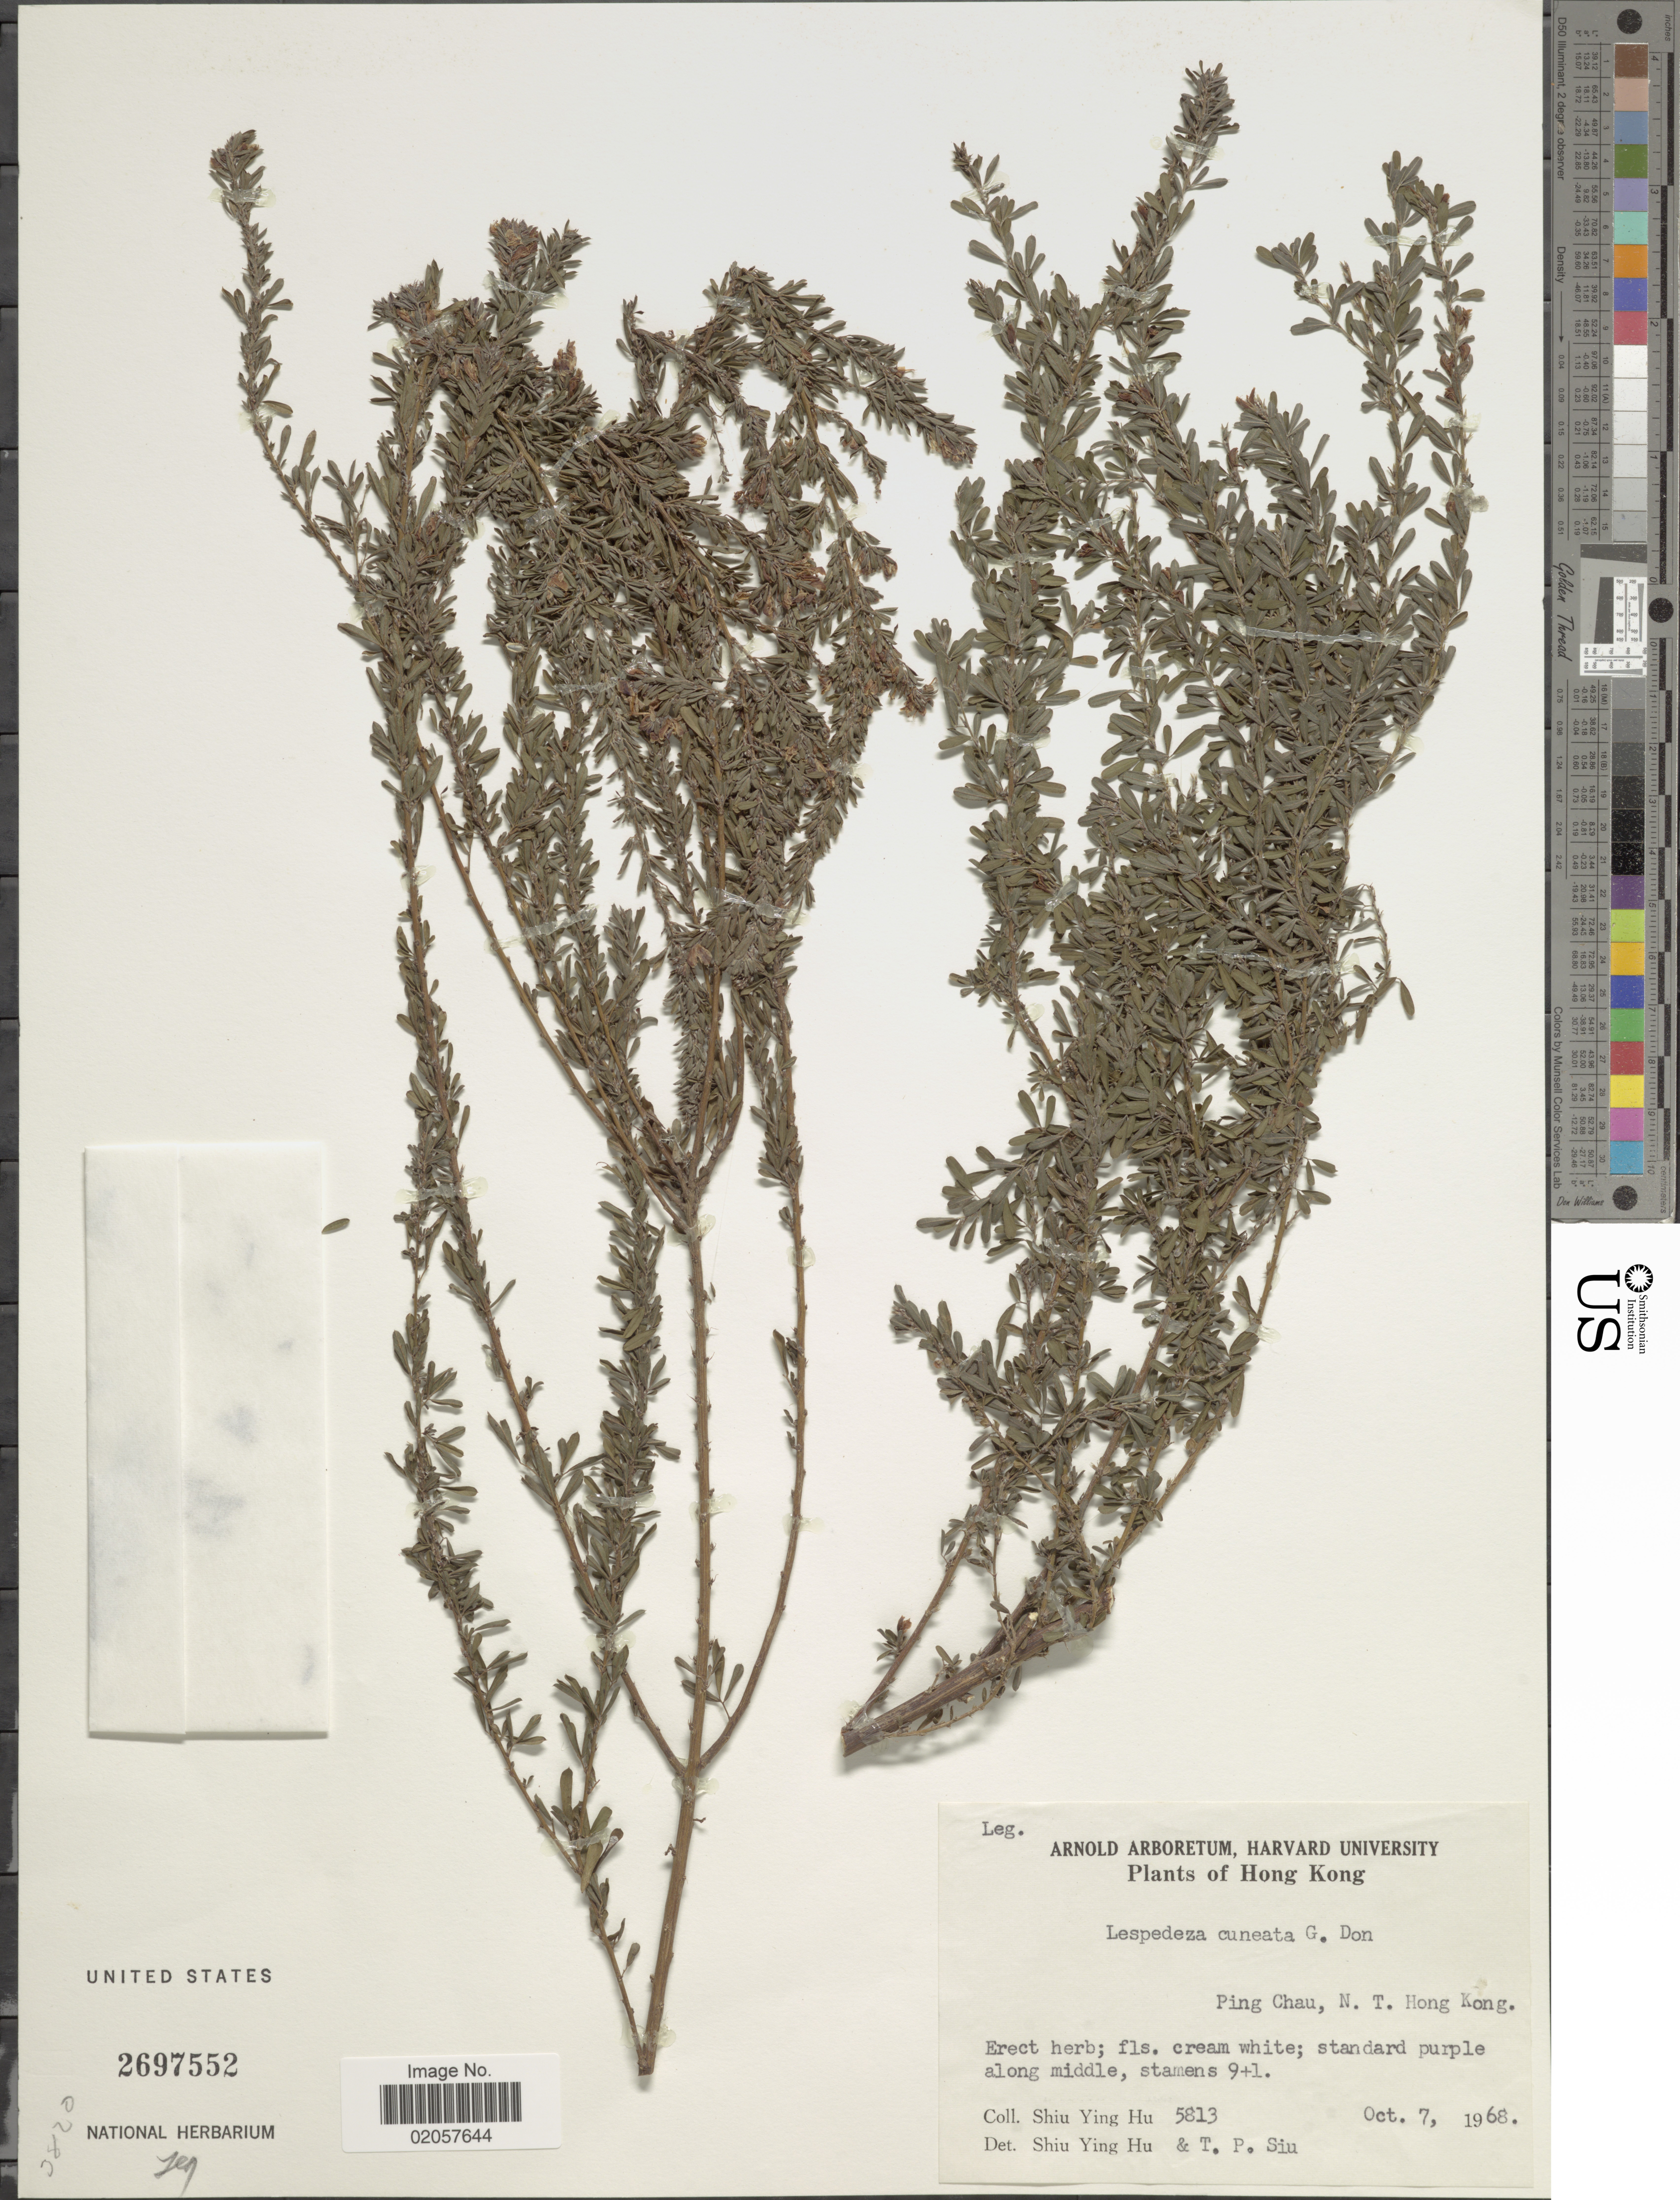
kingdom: Plantae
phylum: Tracheophyta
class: Magnoliopsida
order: Fabales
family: Fabaceae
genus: Lespedeza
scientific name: Lespedeza cuneata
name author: (Dum. Cours.) G. Don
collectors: S. Y. Hu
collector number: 5813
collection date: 1968-10-07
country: China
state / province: Hong Kong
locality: Ping Chau, N.T. Hong Kong, along middle, stamens 9+1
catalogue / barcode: US 2697552